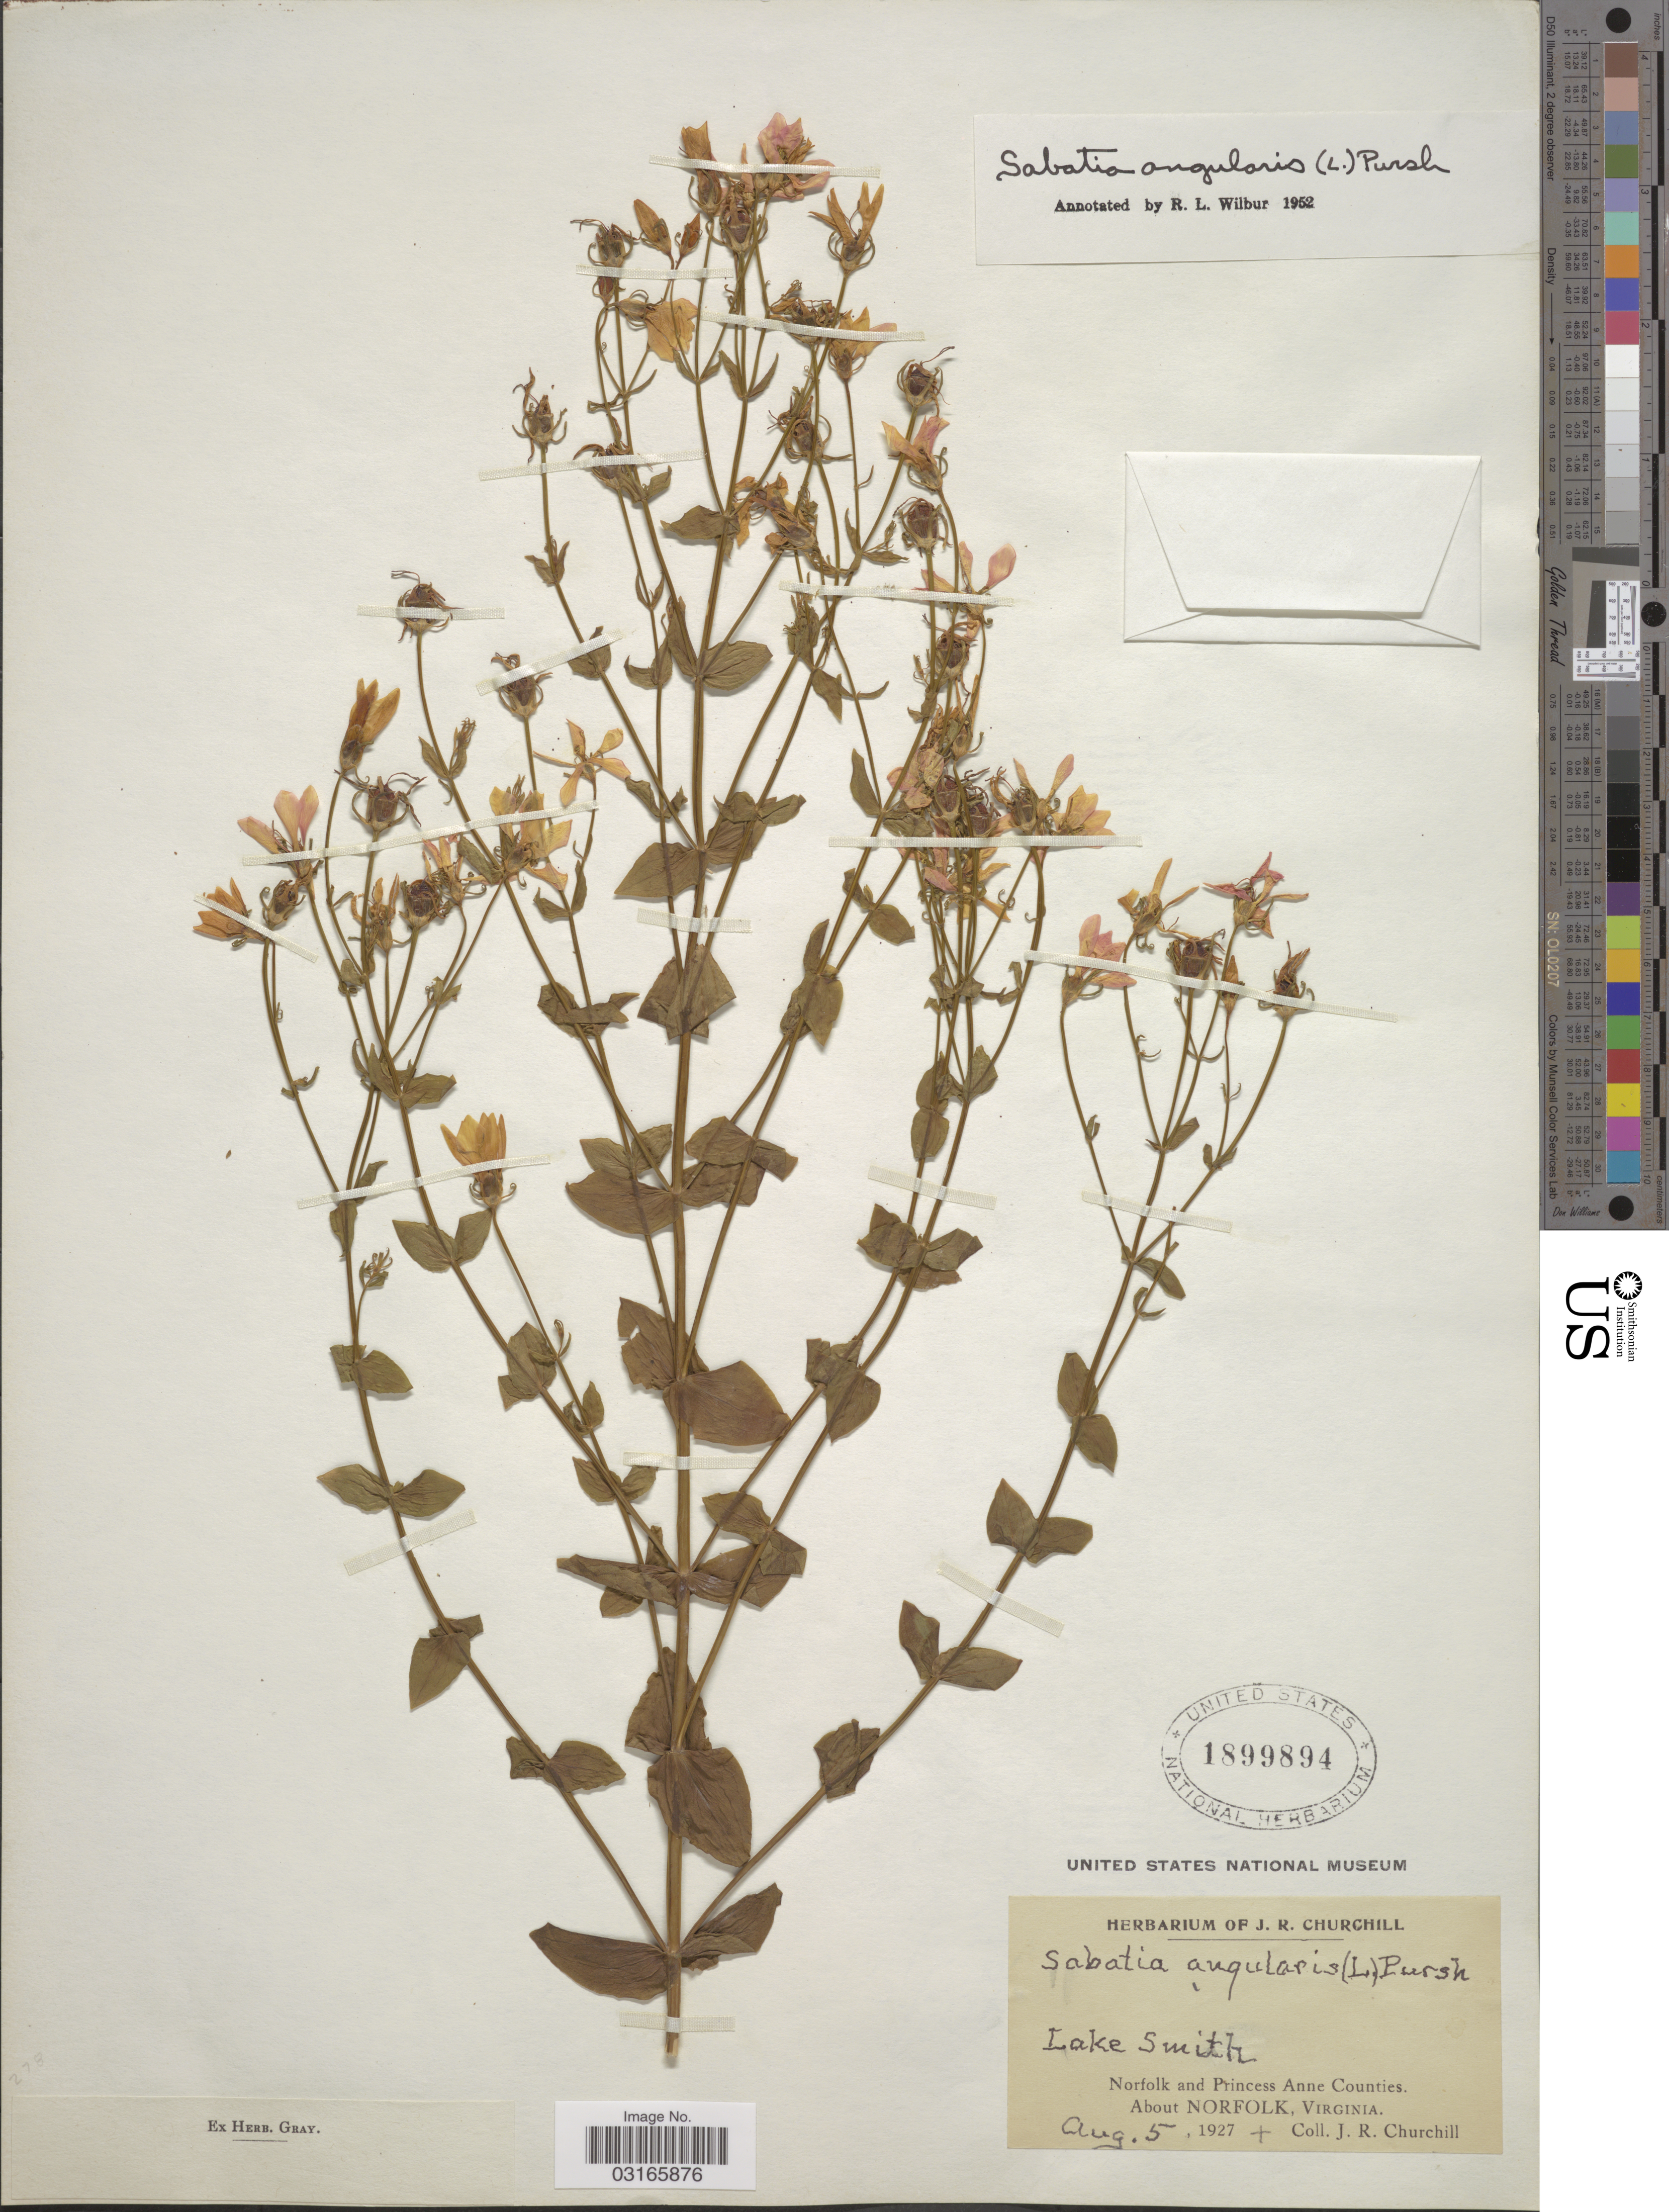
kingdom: Plantae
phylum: Tracheophyta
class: Magnoliopsida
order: Gentianales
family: Gentianaceae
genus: Sabatia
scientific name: Sabatia angularis (L.) Pursh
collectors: J. Churchill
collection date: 1927-08-05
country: United States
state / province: Virginia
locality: Lake Smith, Norfolk and Princess Anne Counties, About Norfolk.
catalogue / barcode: US 1899894